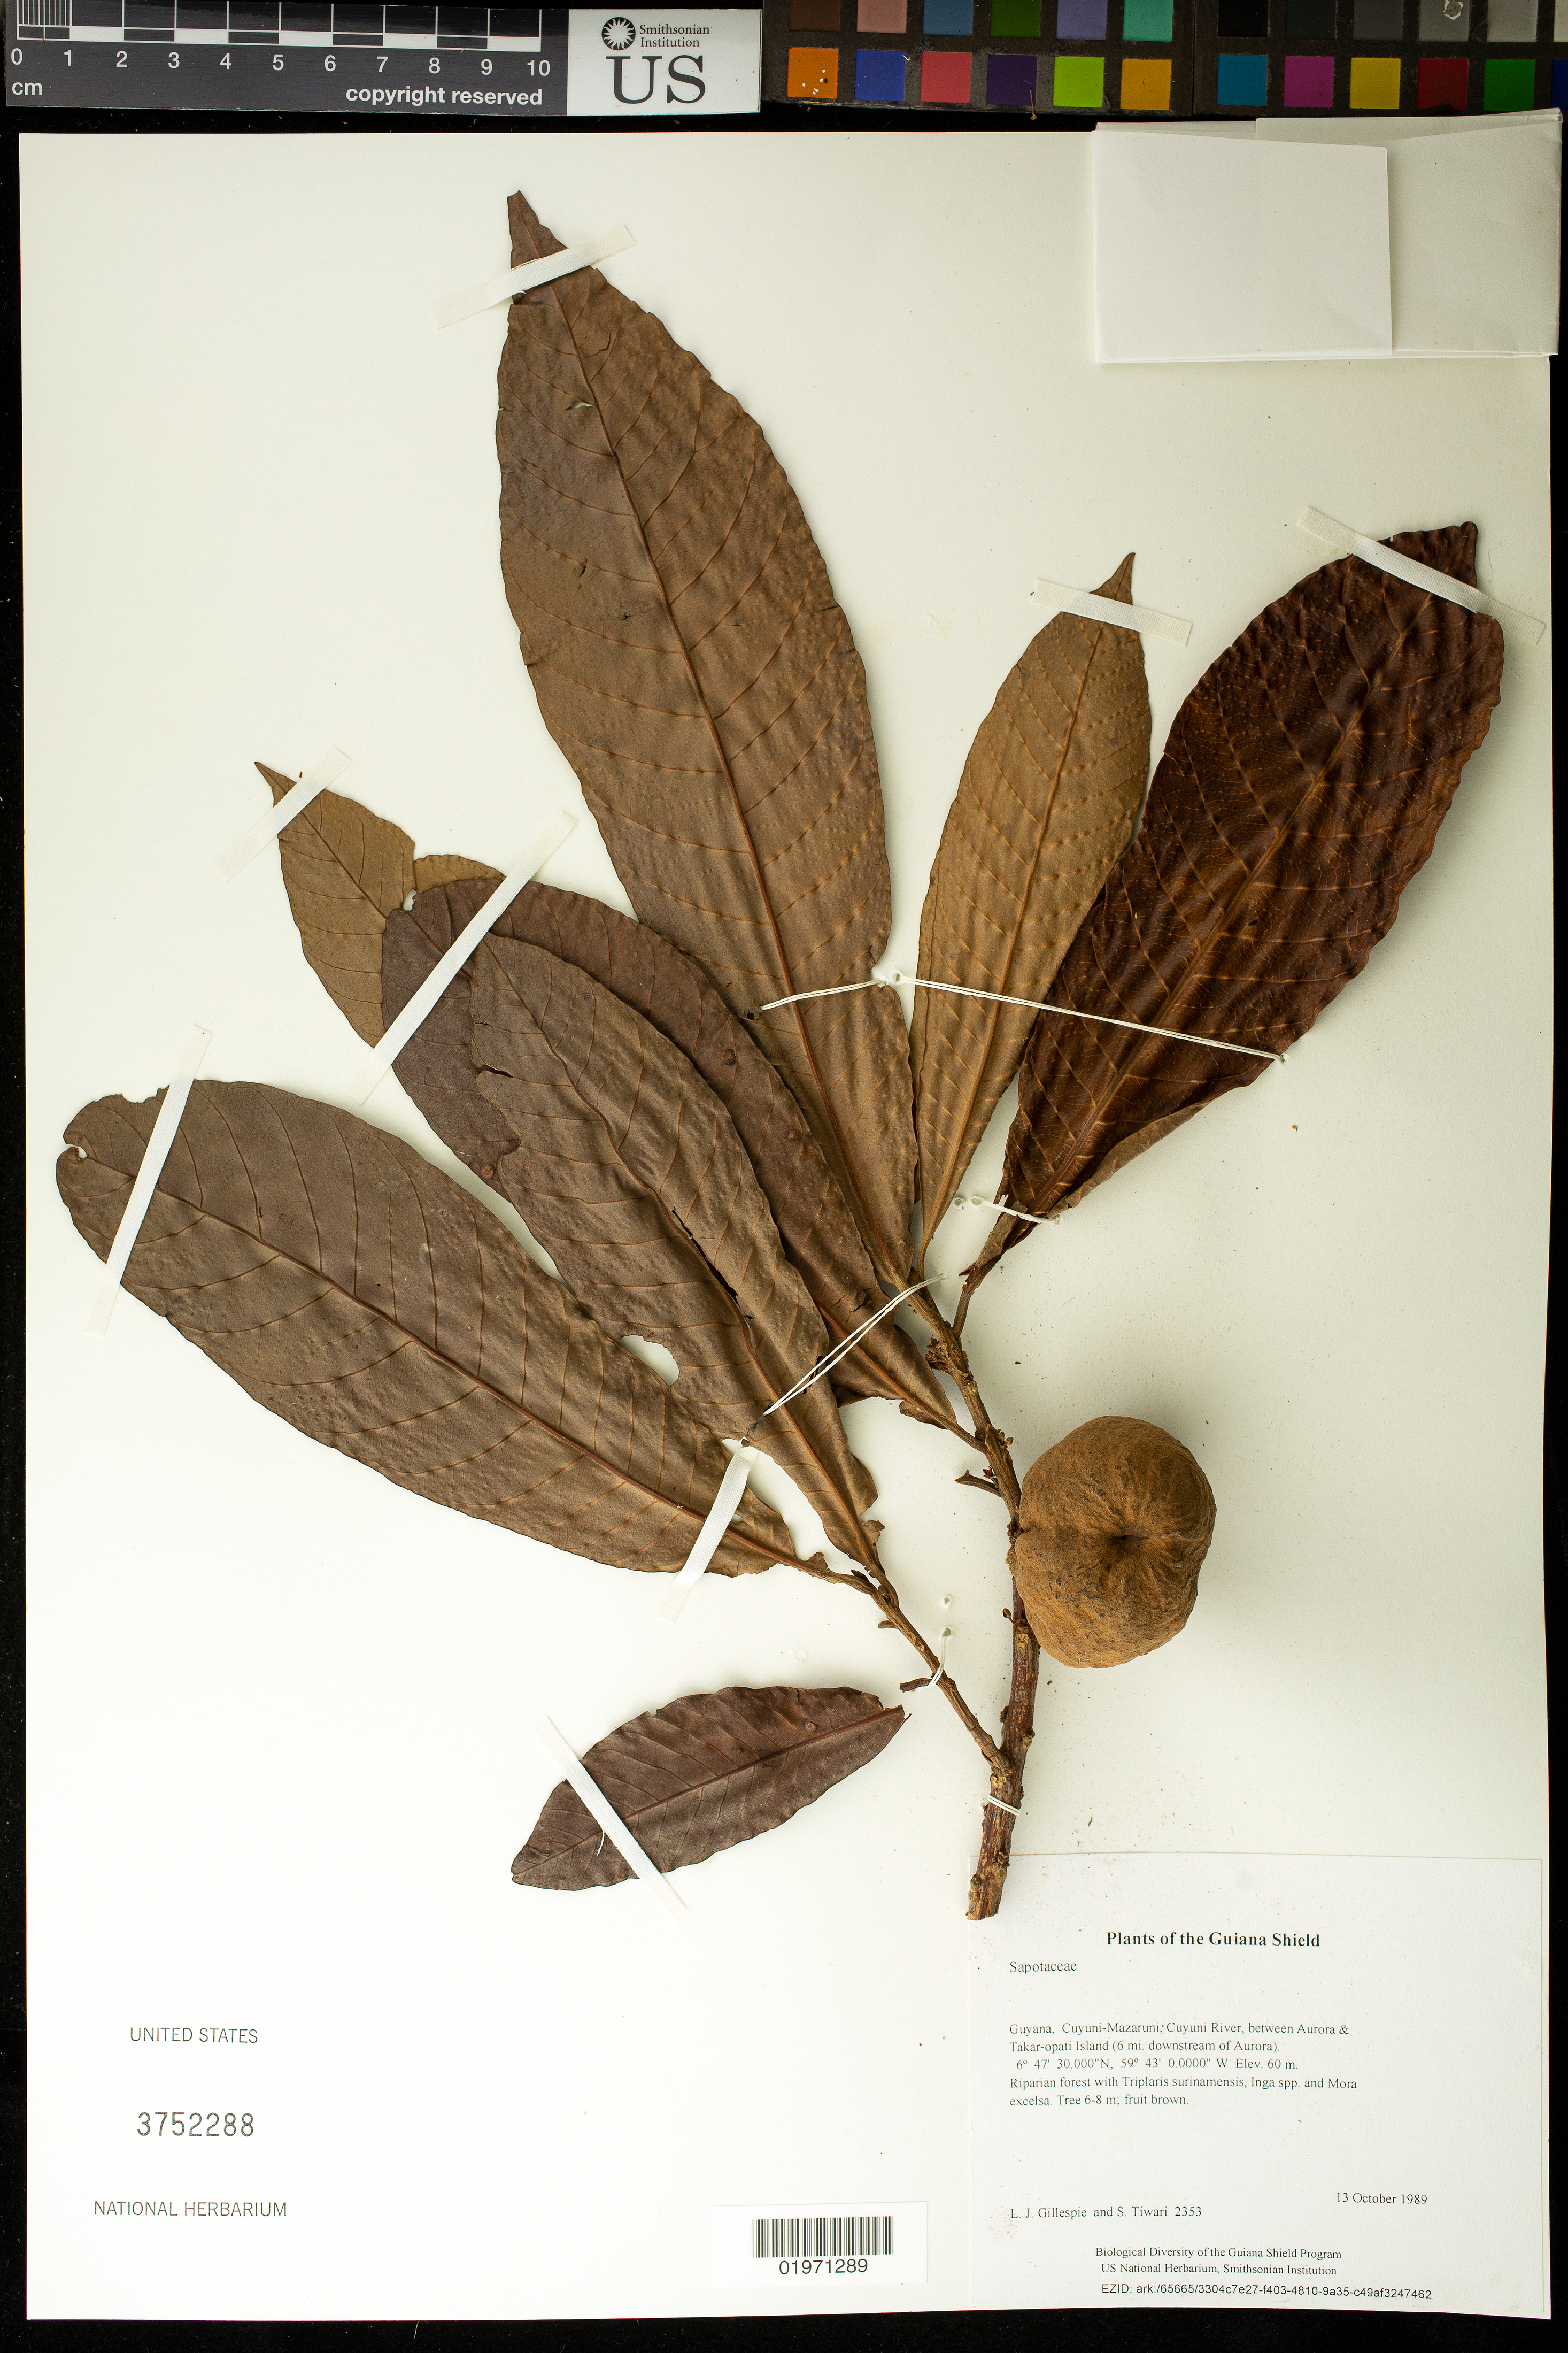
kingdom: Plantae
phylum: Tracheophyta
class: Magnoliopsida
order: Ericales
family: Sapotaceae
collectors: L. J. Gillespie & S. Tiwari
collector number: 2353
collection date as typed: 13 October 1989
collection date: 1989-10-13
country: Guyana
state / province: Cuyuni-Mazaruni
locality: Cuyuni River, between Aurora & Takar-opati Island (6 mi. downstream of Aurora)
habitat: Riparian forest with Triplaris surinamensis, Inga spp. and Mora excelsa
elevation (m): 60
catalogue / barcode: US 3752288